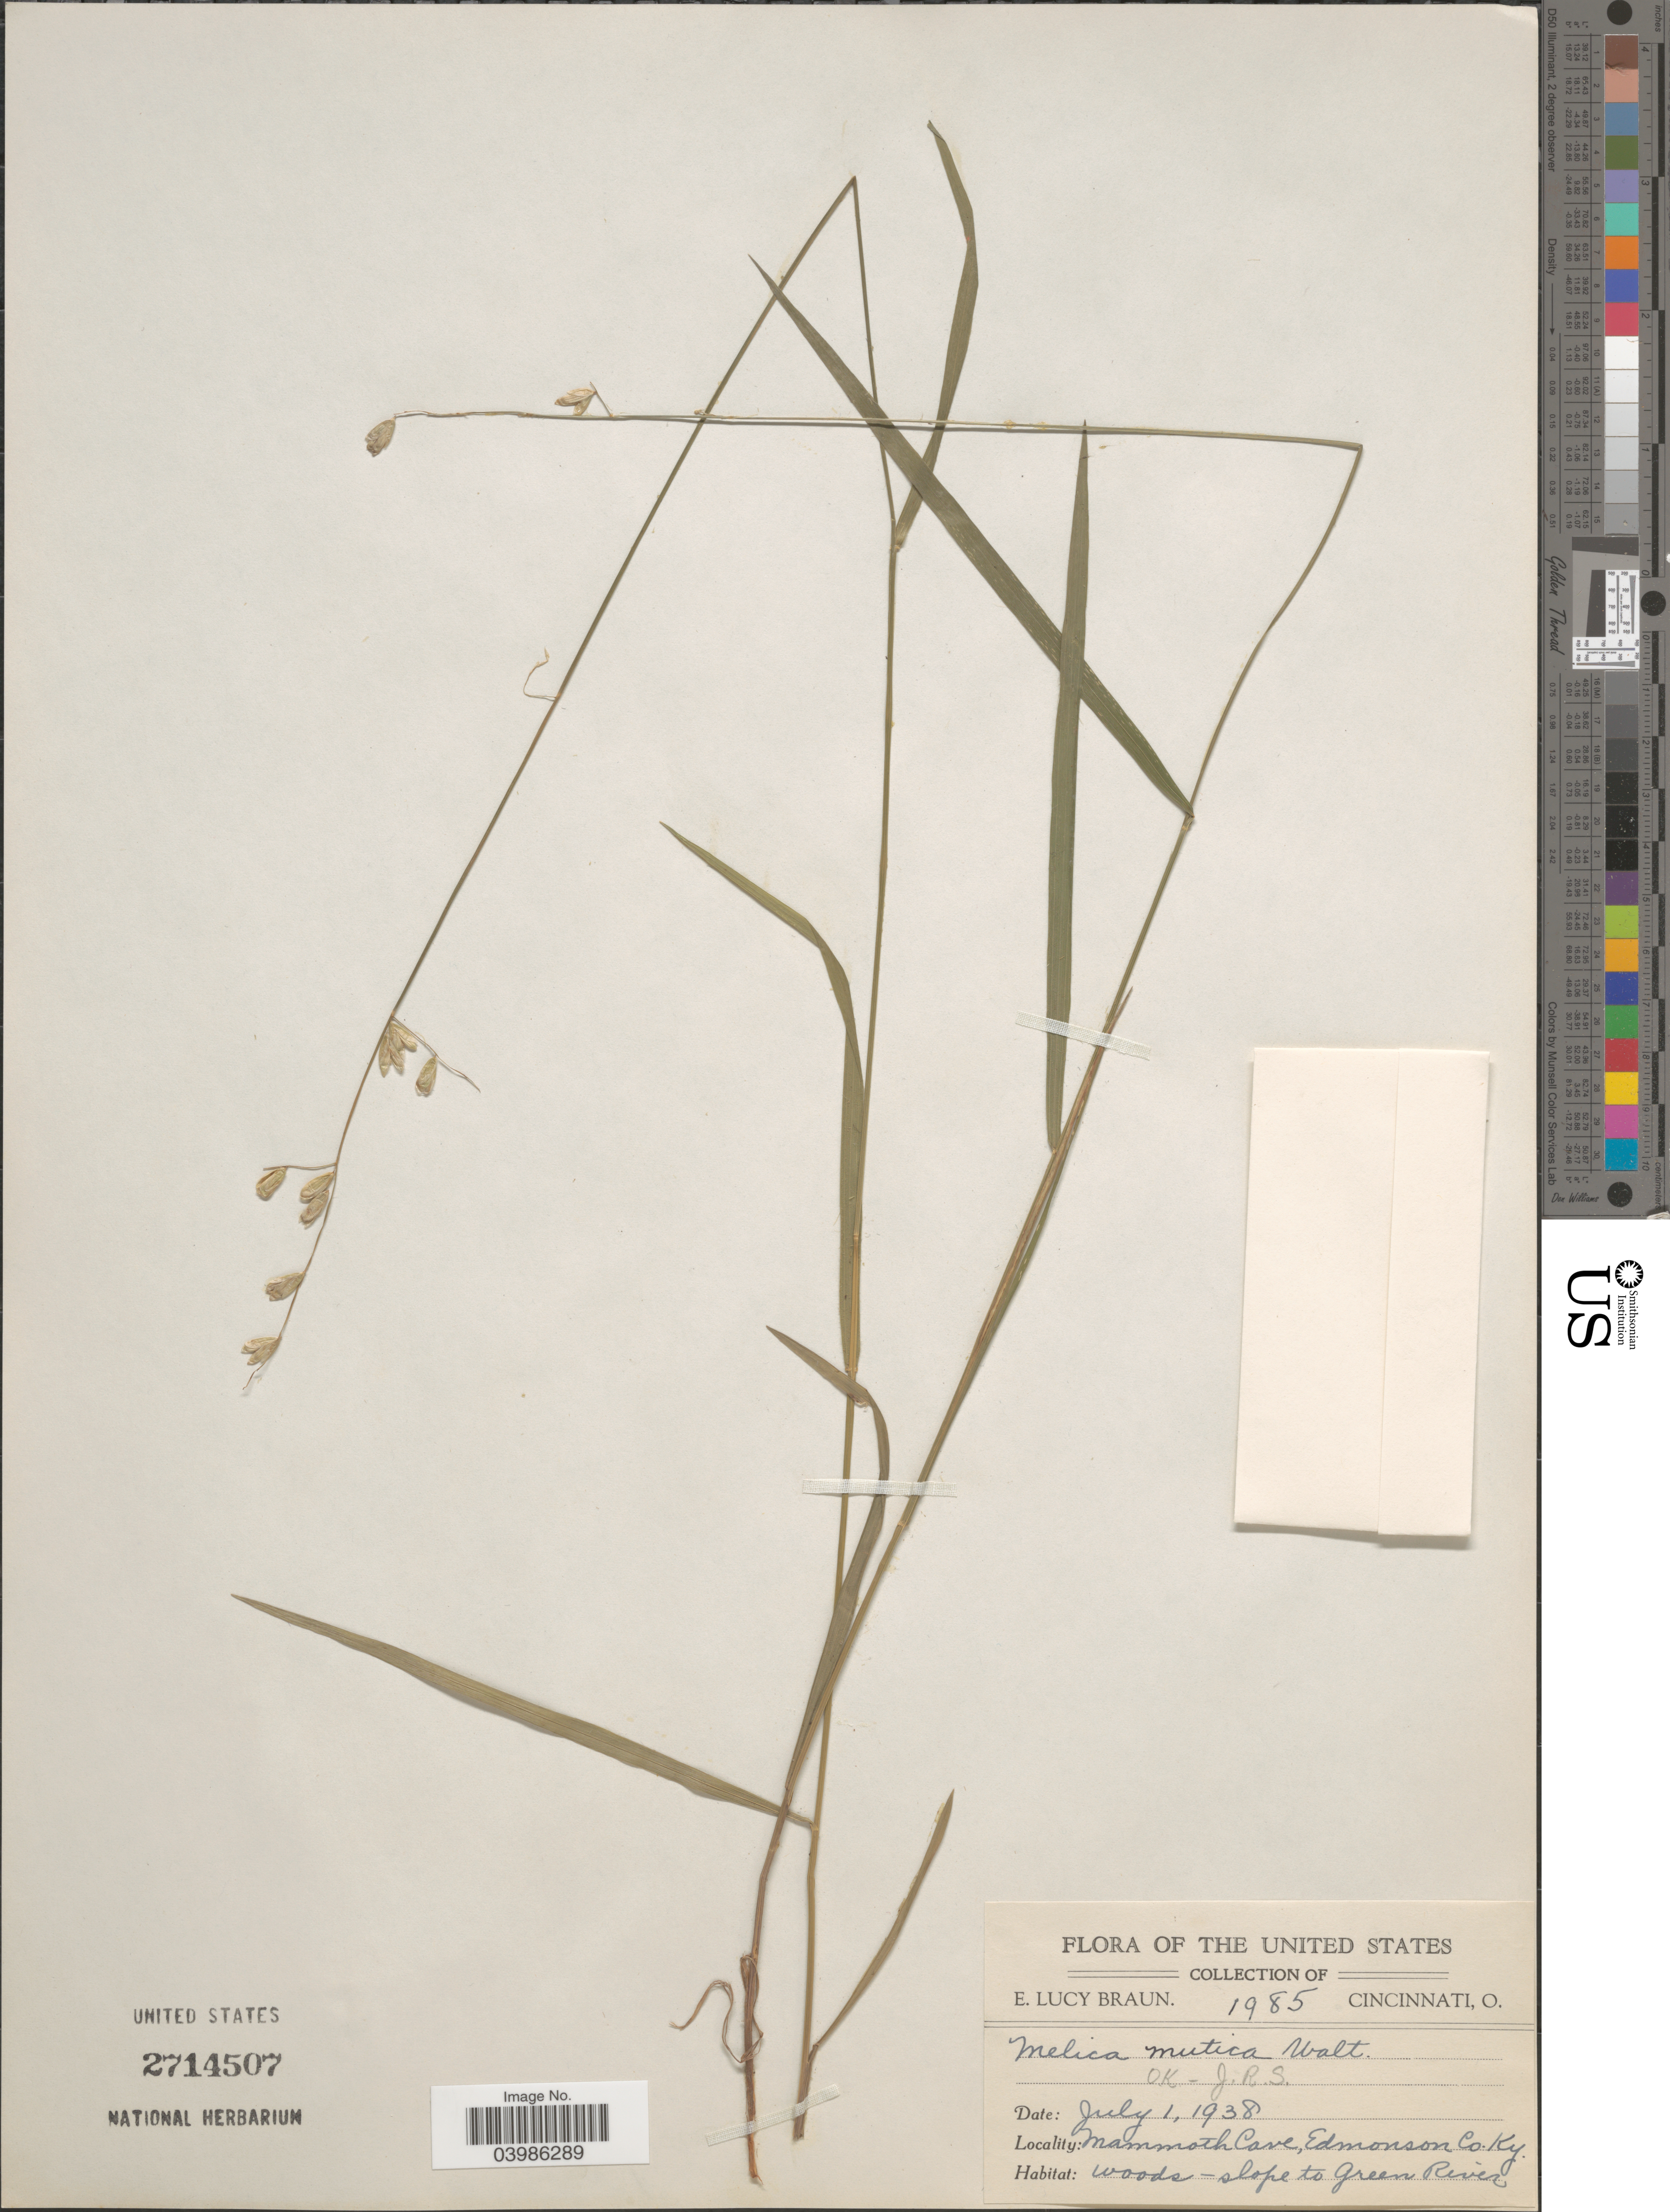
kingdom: Plantae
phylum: Tracheophyta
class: Liliopsida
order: Poales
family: Poaceae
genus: Melica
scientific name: Melica mutica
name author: Walter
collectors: E. L. Braun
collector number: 1985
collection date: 1938-07-01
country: United States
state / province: Kentucky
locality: Mammoth Cave, Edmonson Co. Slope to Green River.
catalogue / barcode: US 2714507